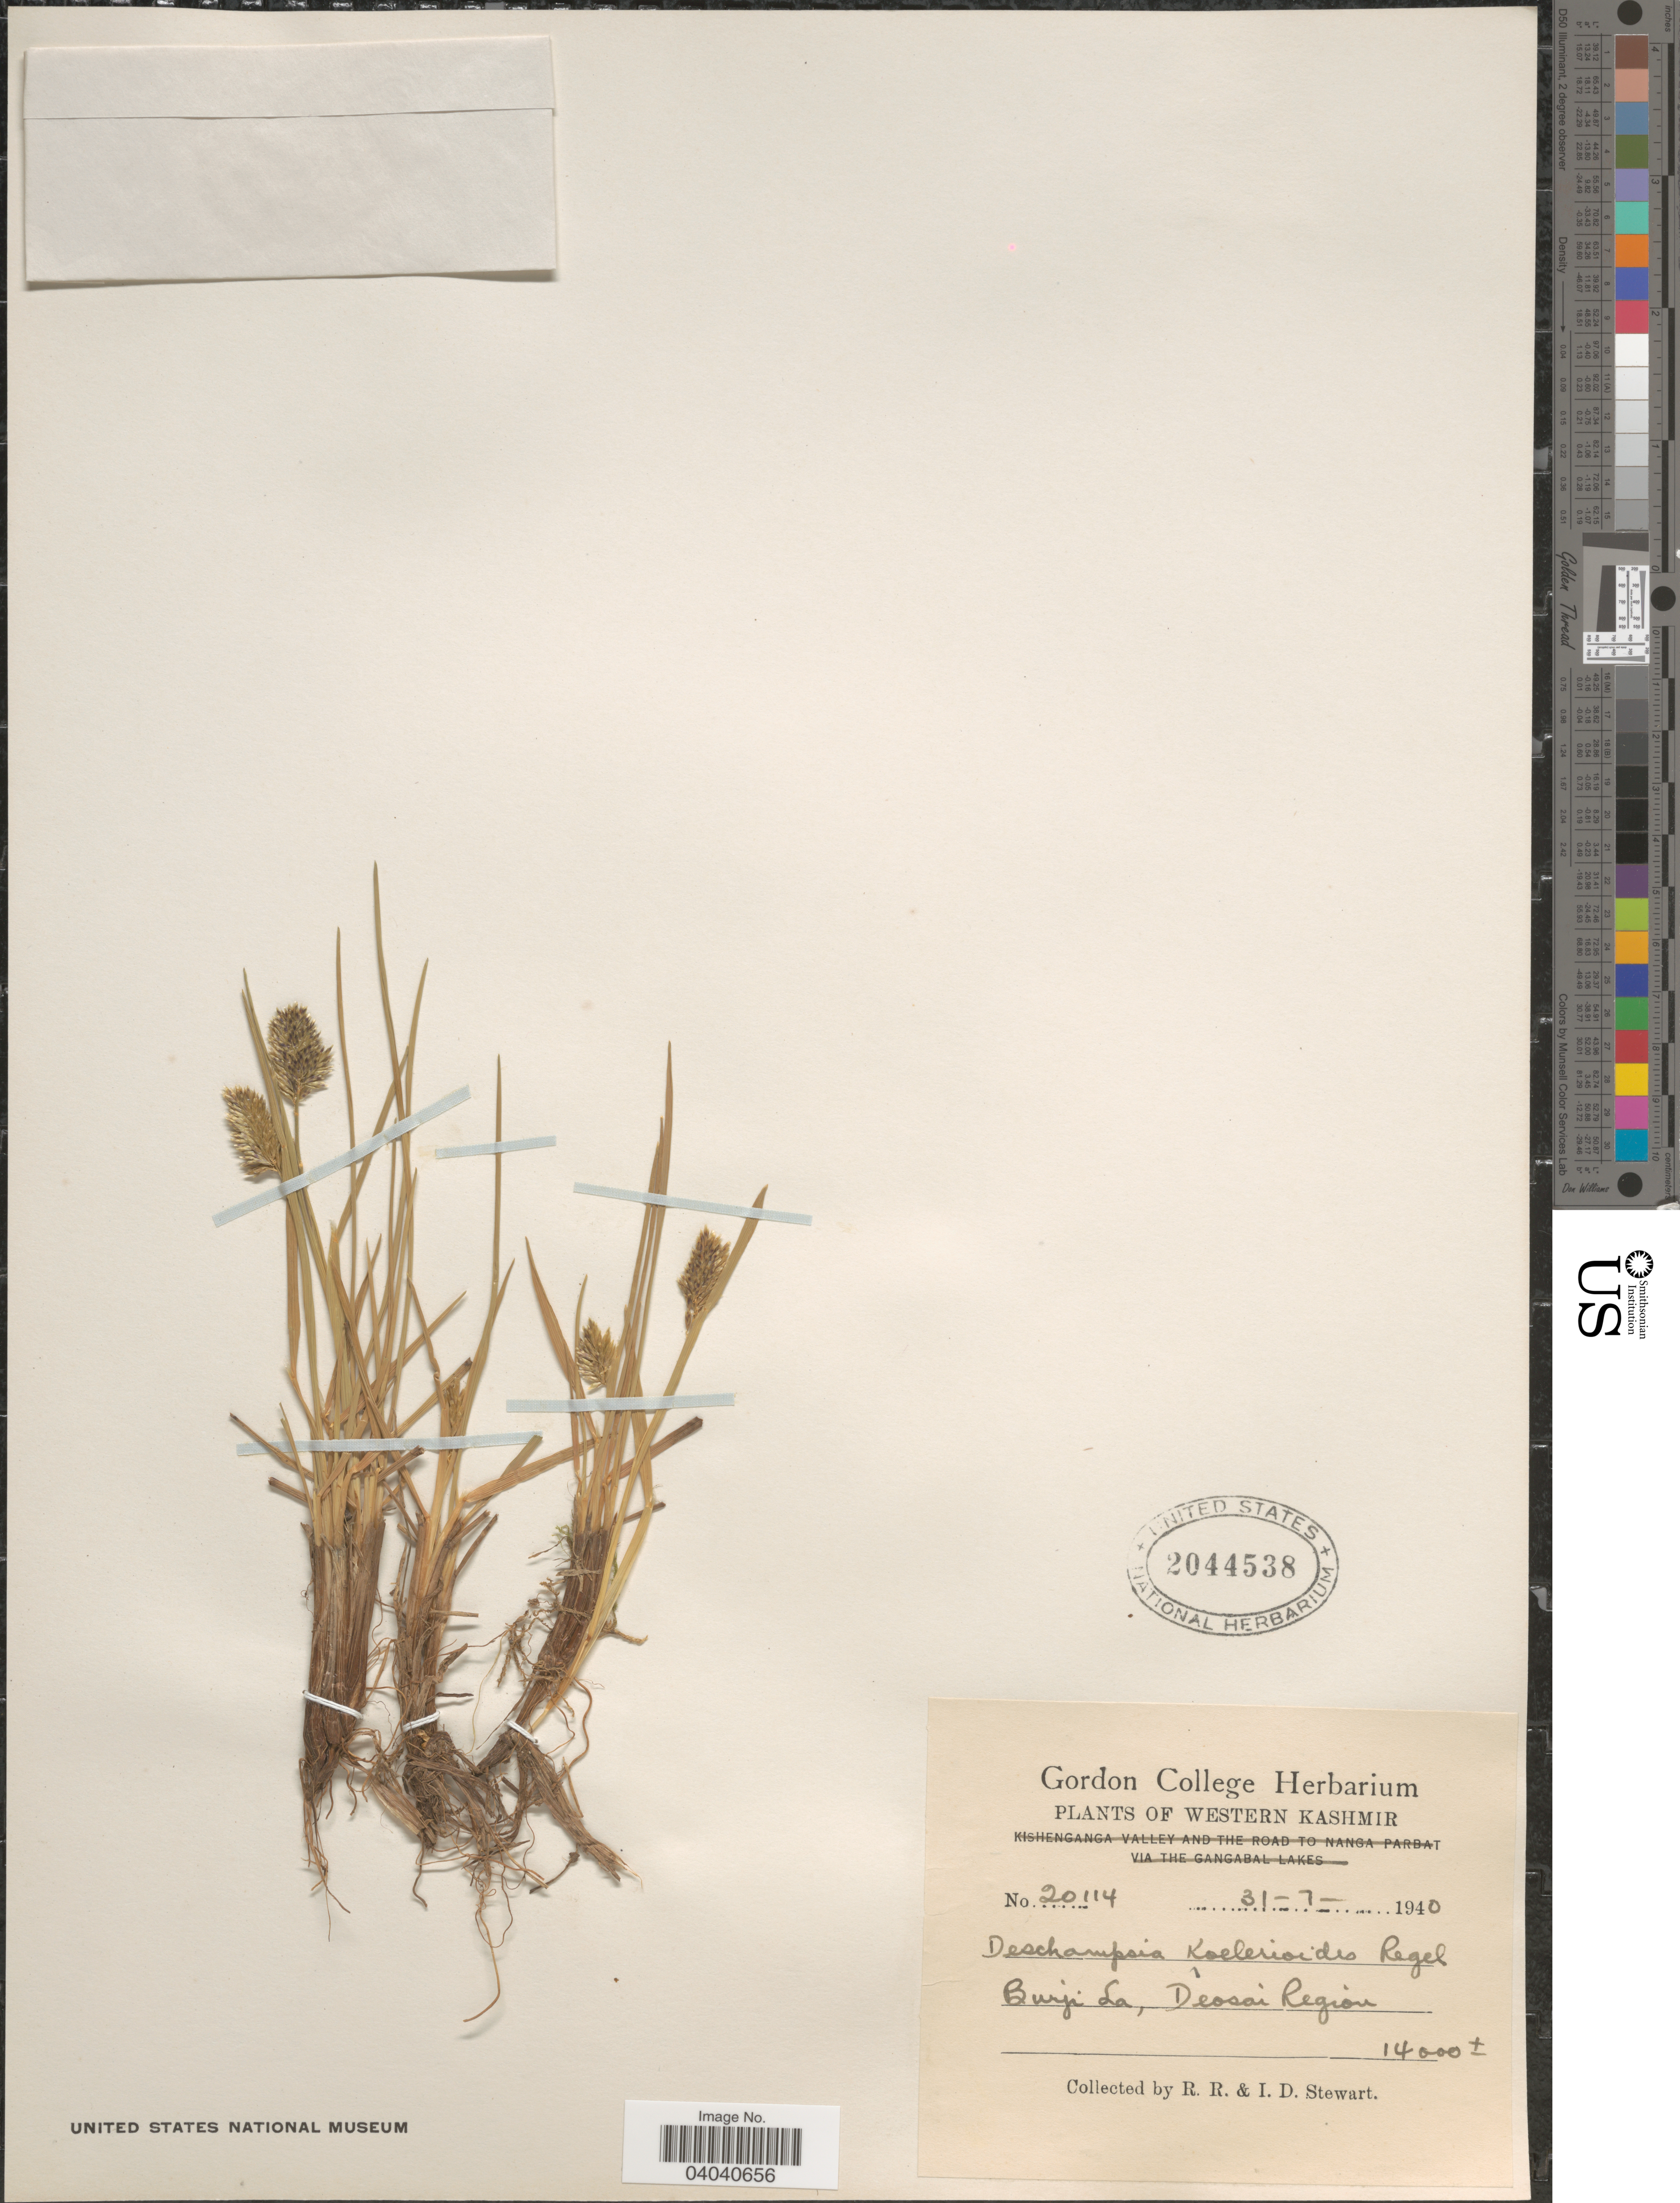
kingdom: Plantae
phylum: Tracheophyta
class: Liliopsida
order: Poales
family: Poaceae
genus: Deschampsia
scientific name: Deschampsia koelerioides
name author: Regel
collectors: R. Stewart & I. Stewart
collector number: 20114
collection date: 1940-07-31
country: India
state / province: Jammu and Kashmir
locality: Western Kashmir. Burji La, Deosai Region.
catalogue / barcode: US 2044538